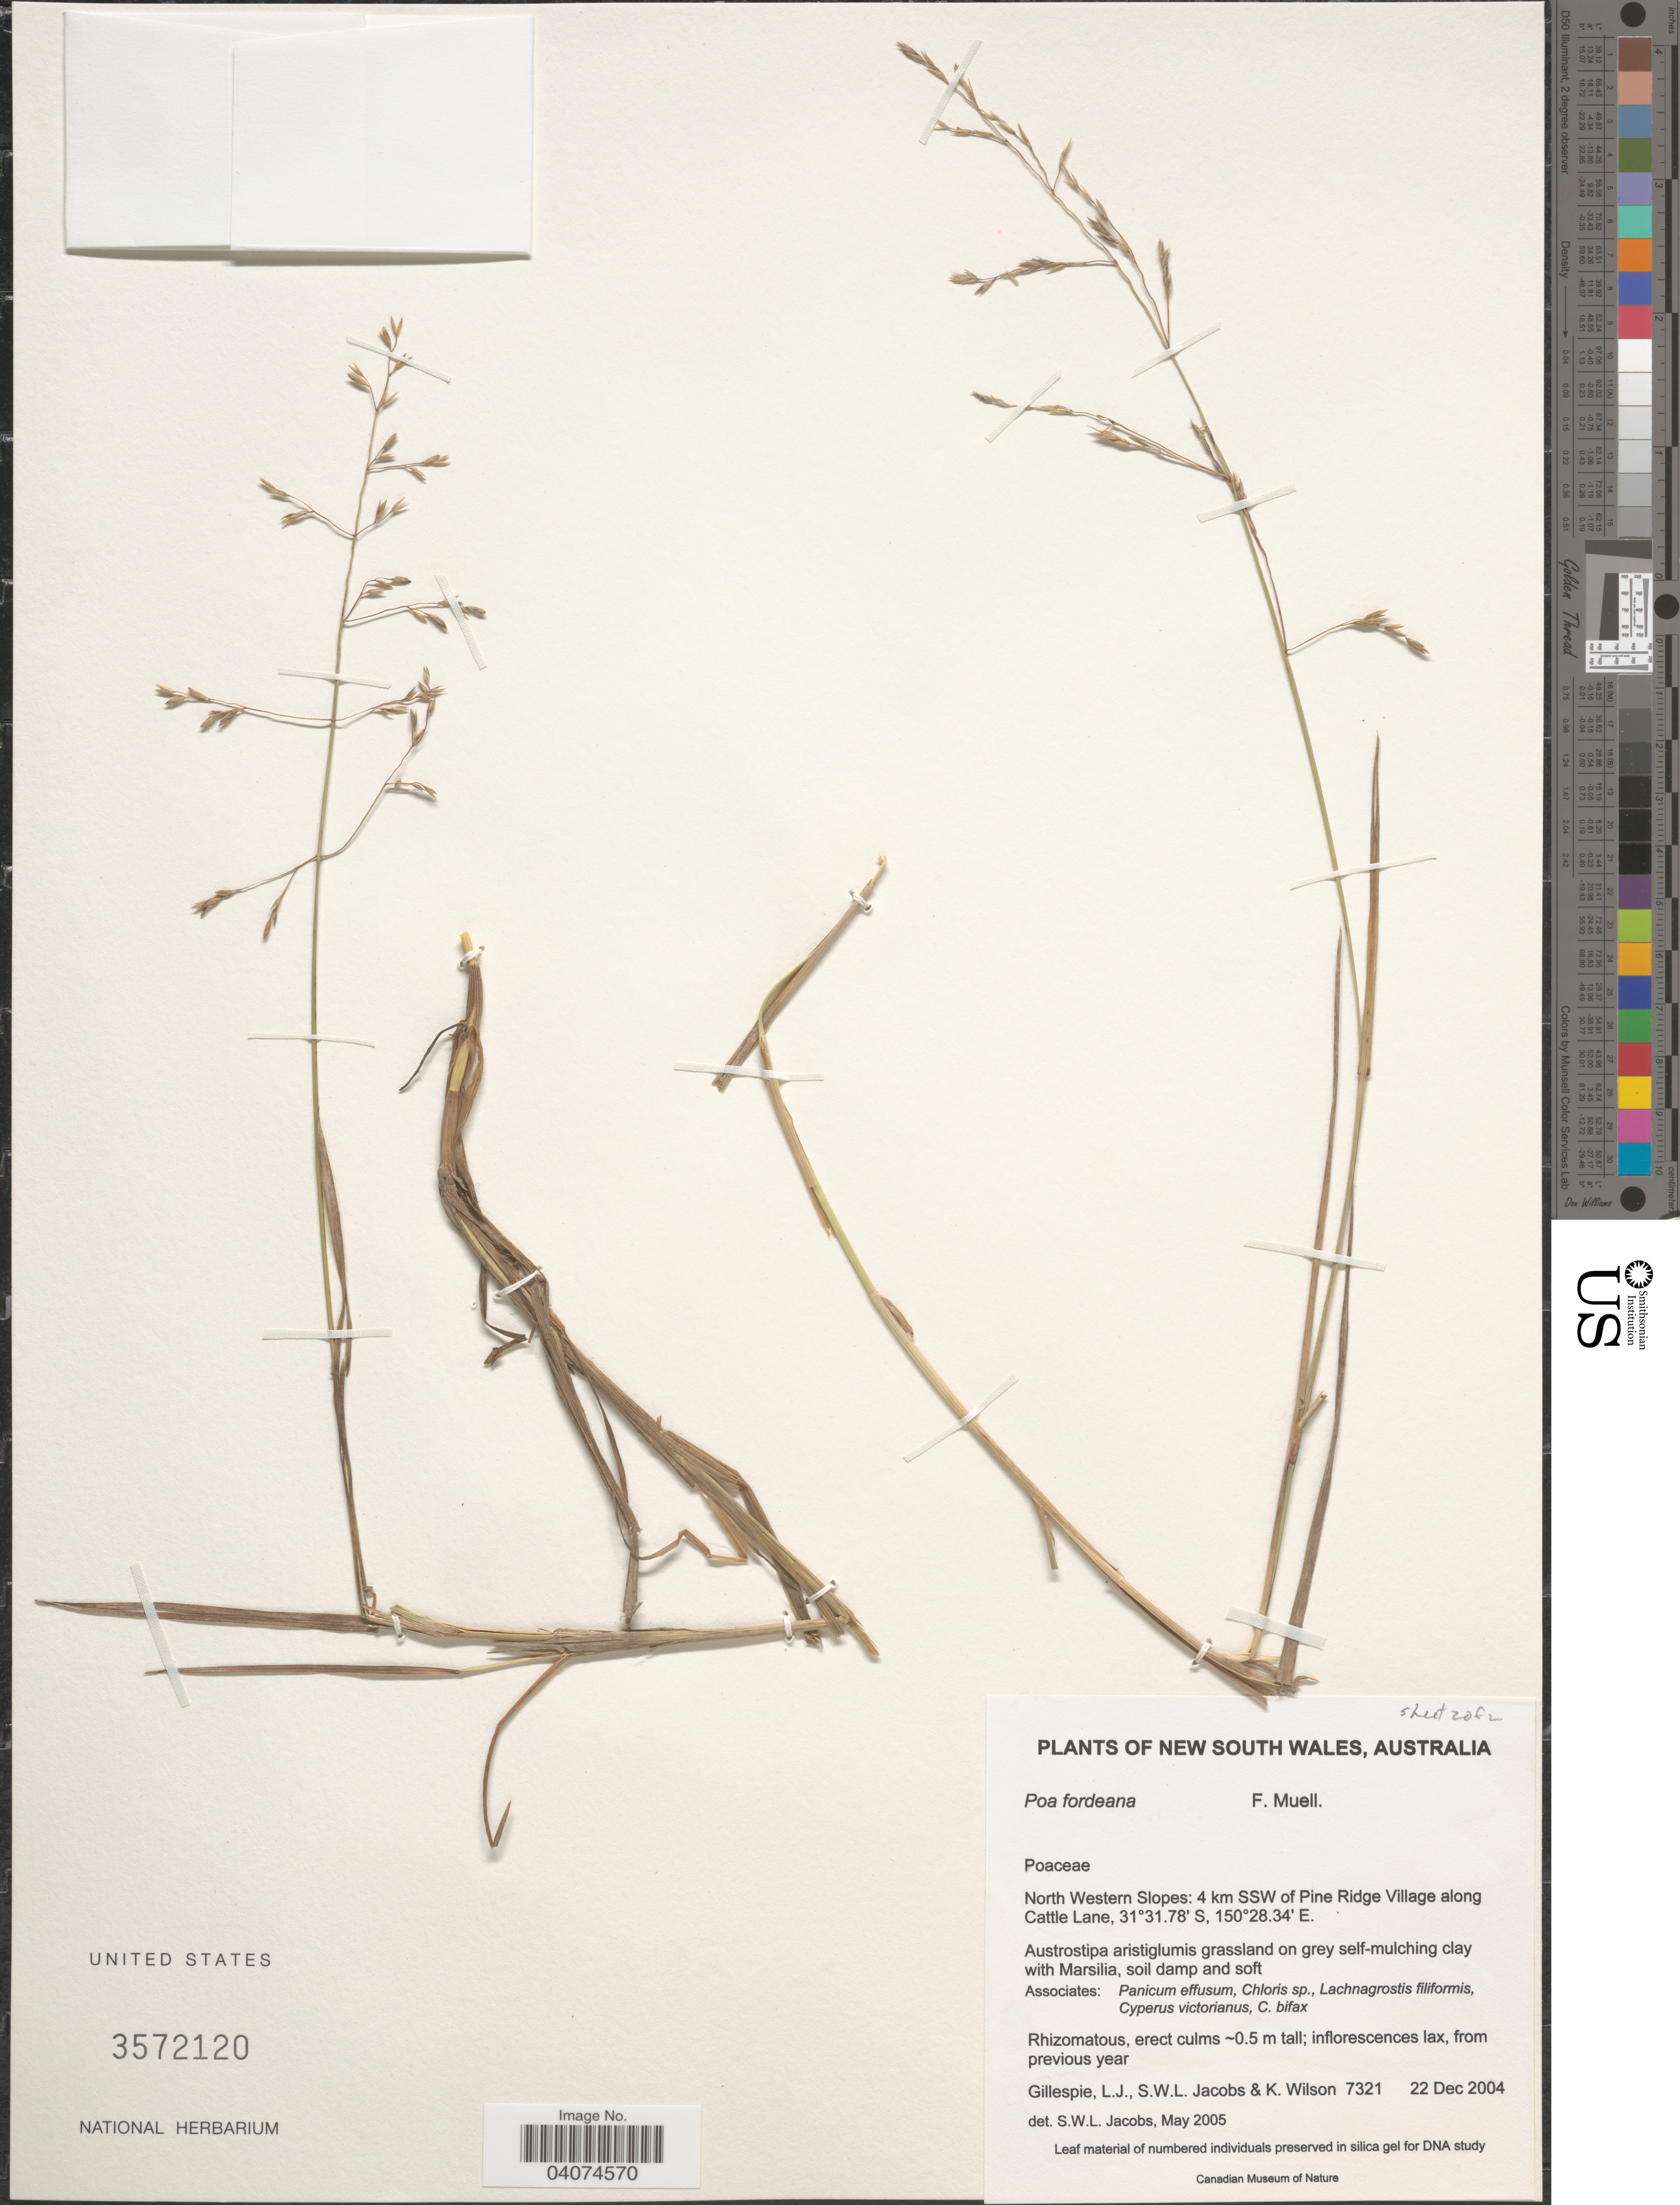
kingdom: Plantae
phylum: Tracheophyta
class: Liliopsida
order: Poales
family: Poaceae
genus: Poa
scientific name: Poa fordeana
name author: F. Muell.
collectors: L. Gillespie, S. W. L. Jacobs & K. Wilson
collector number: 7321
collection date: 2004-12-22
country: Australia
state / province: New South Wales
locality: North Western Slopes: 4 km SSW of Pine Ridge Village along Cattle Lane.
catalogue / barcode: US 3572120